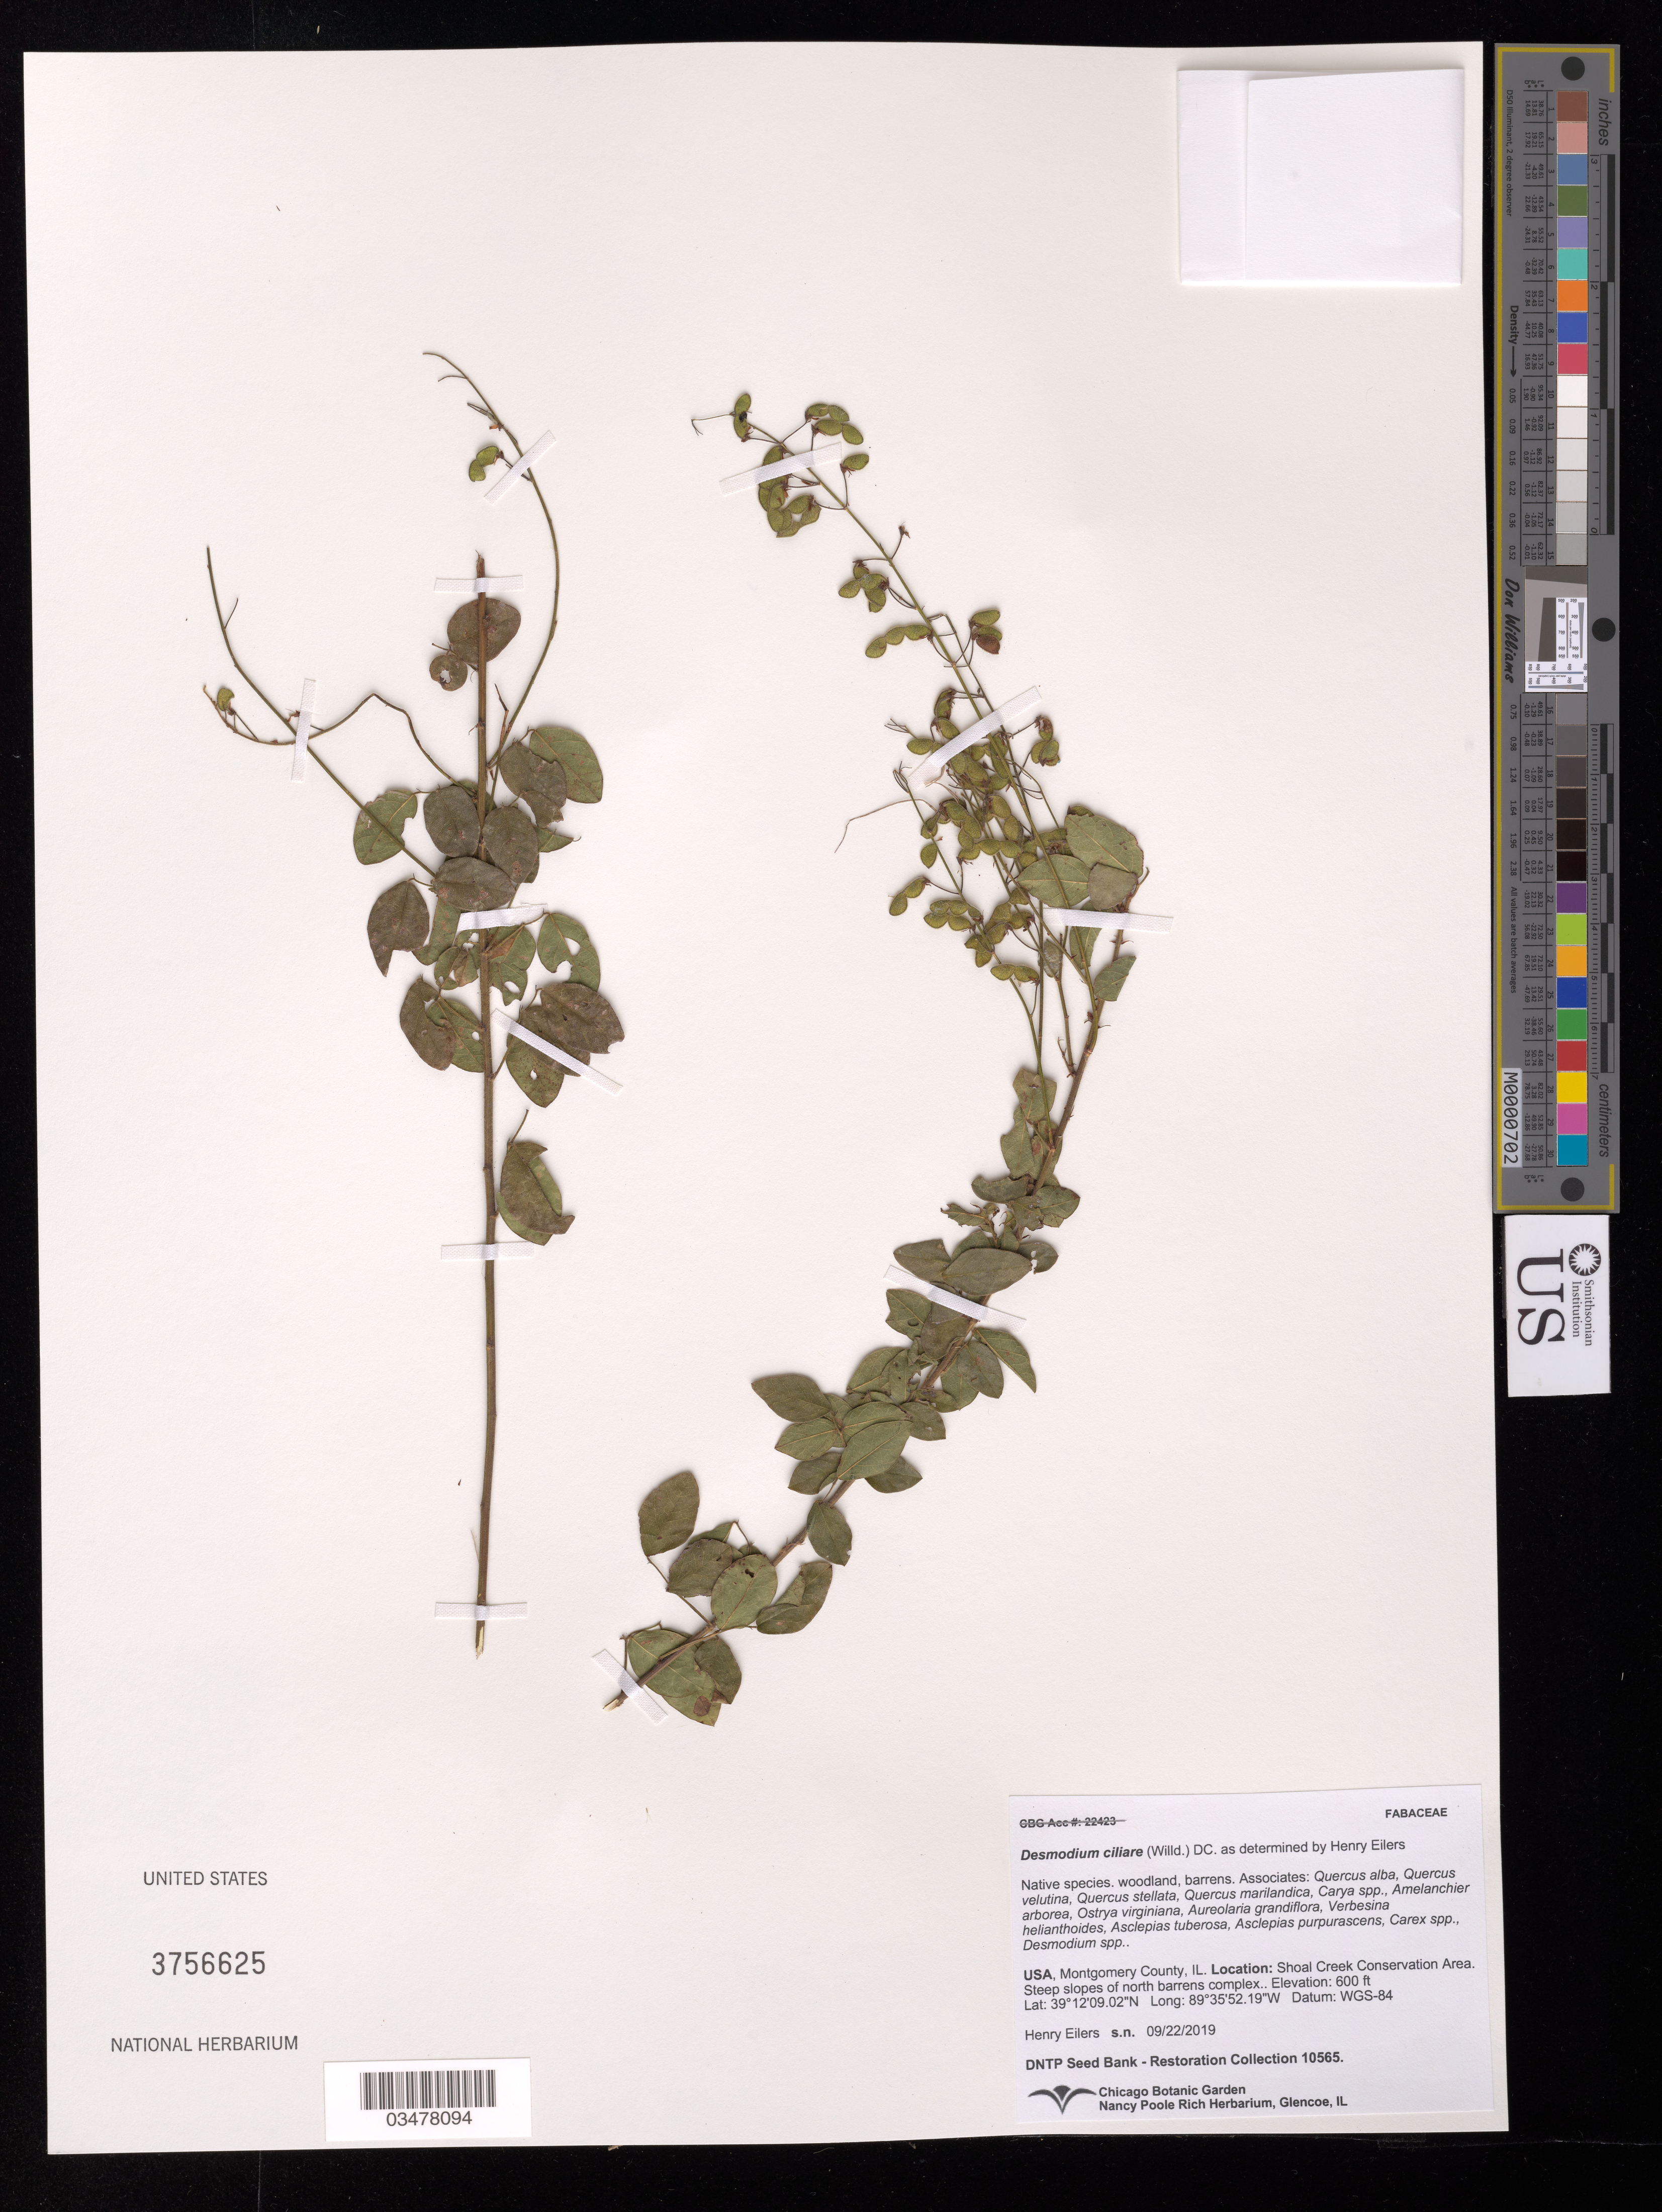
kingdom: Plantae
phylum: Tracheophyta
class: Magnoliopsida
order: Fabales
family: Fabaceae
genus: Desmodium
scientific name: Desmodium ciliare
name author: (Muhl. ex Willd.) DC.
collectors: H. Eilers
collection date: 2019-09-22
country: United States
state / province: Illinois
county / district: Montgomery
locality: Shoal Creek Conservation Area, north barrens.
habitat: Woodland barrens. With Quercus alba, Carya sp., Carex sp., Desmodium sp., etc.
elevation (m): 183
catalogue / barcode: US 3756625